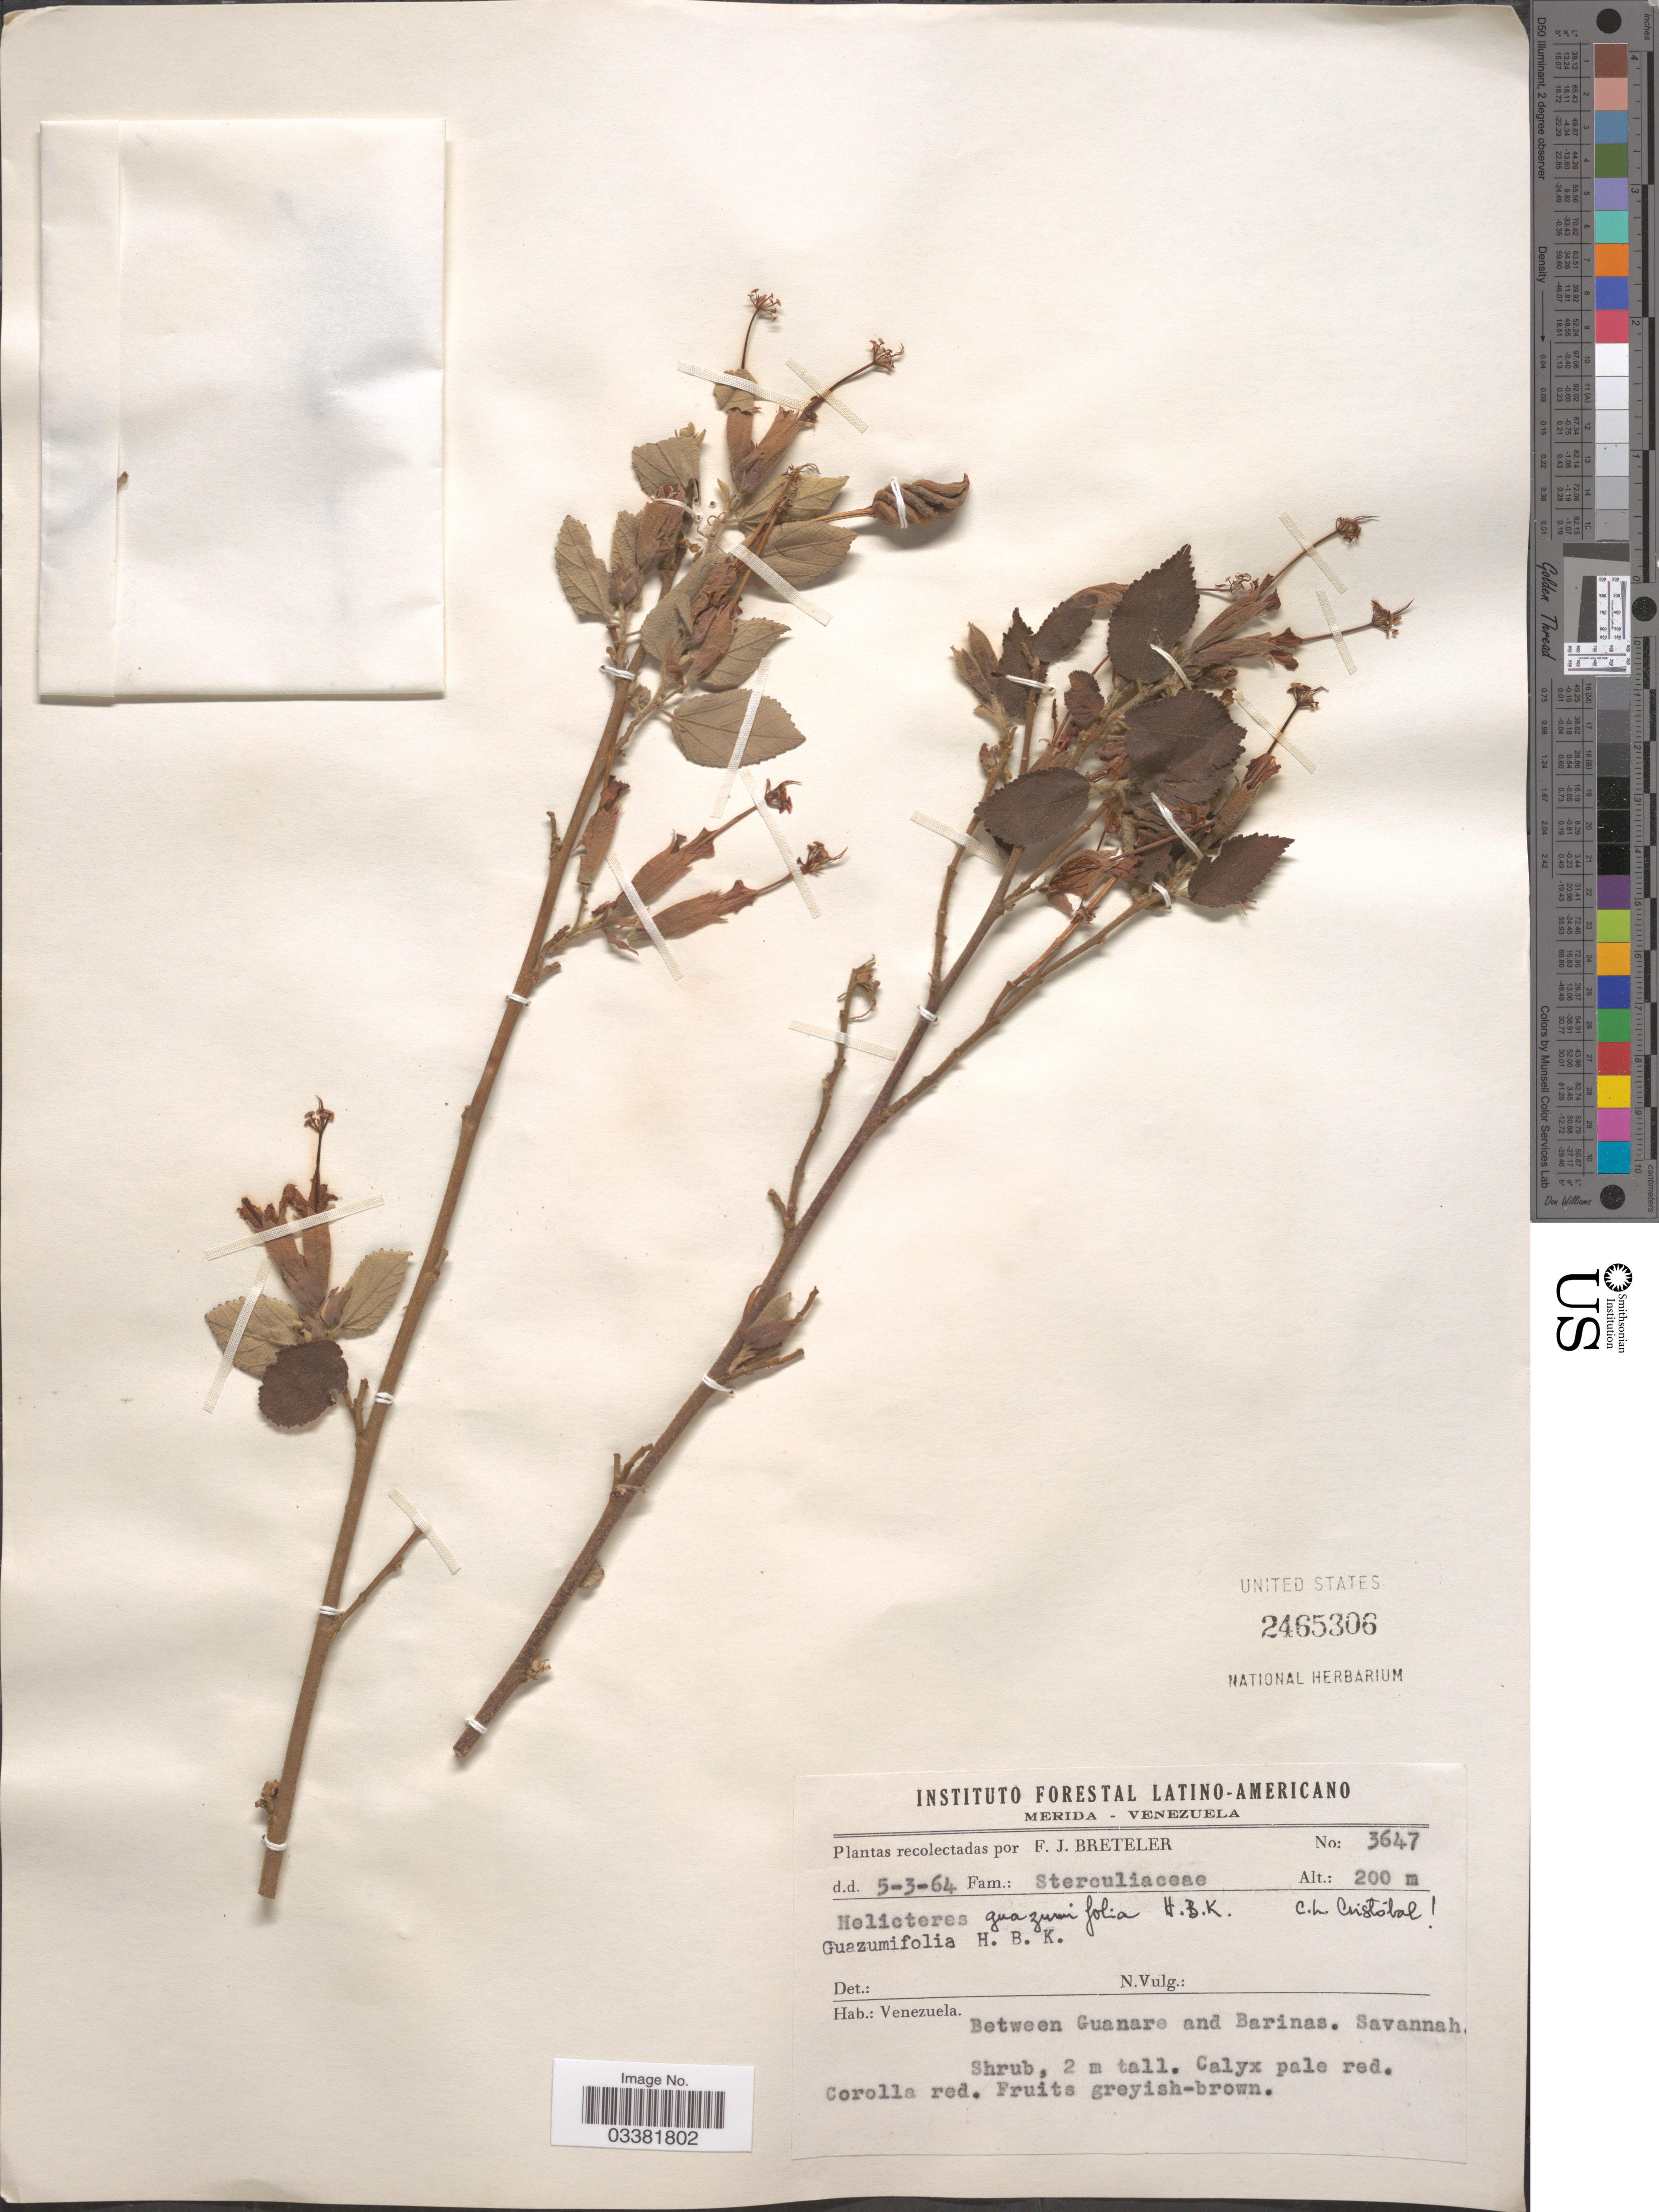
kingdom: Plantae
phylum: Tracheophyta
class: Magnoliopsida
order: Malvales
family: Malvaceae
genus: Helicteres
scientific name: Helicteres guazumifolia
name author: Kunth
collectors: F. J. Breteler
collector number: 3647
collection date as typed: Transcribed d/m/y: 5/3/64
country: Venezuela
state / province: Mérida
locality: Between GUanare and Barinas. Savannah.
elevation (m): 200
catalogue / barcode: US 2465306